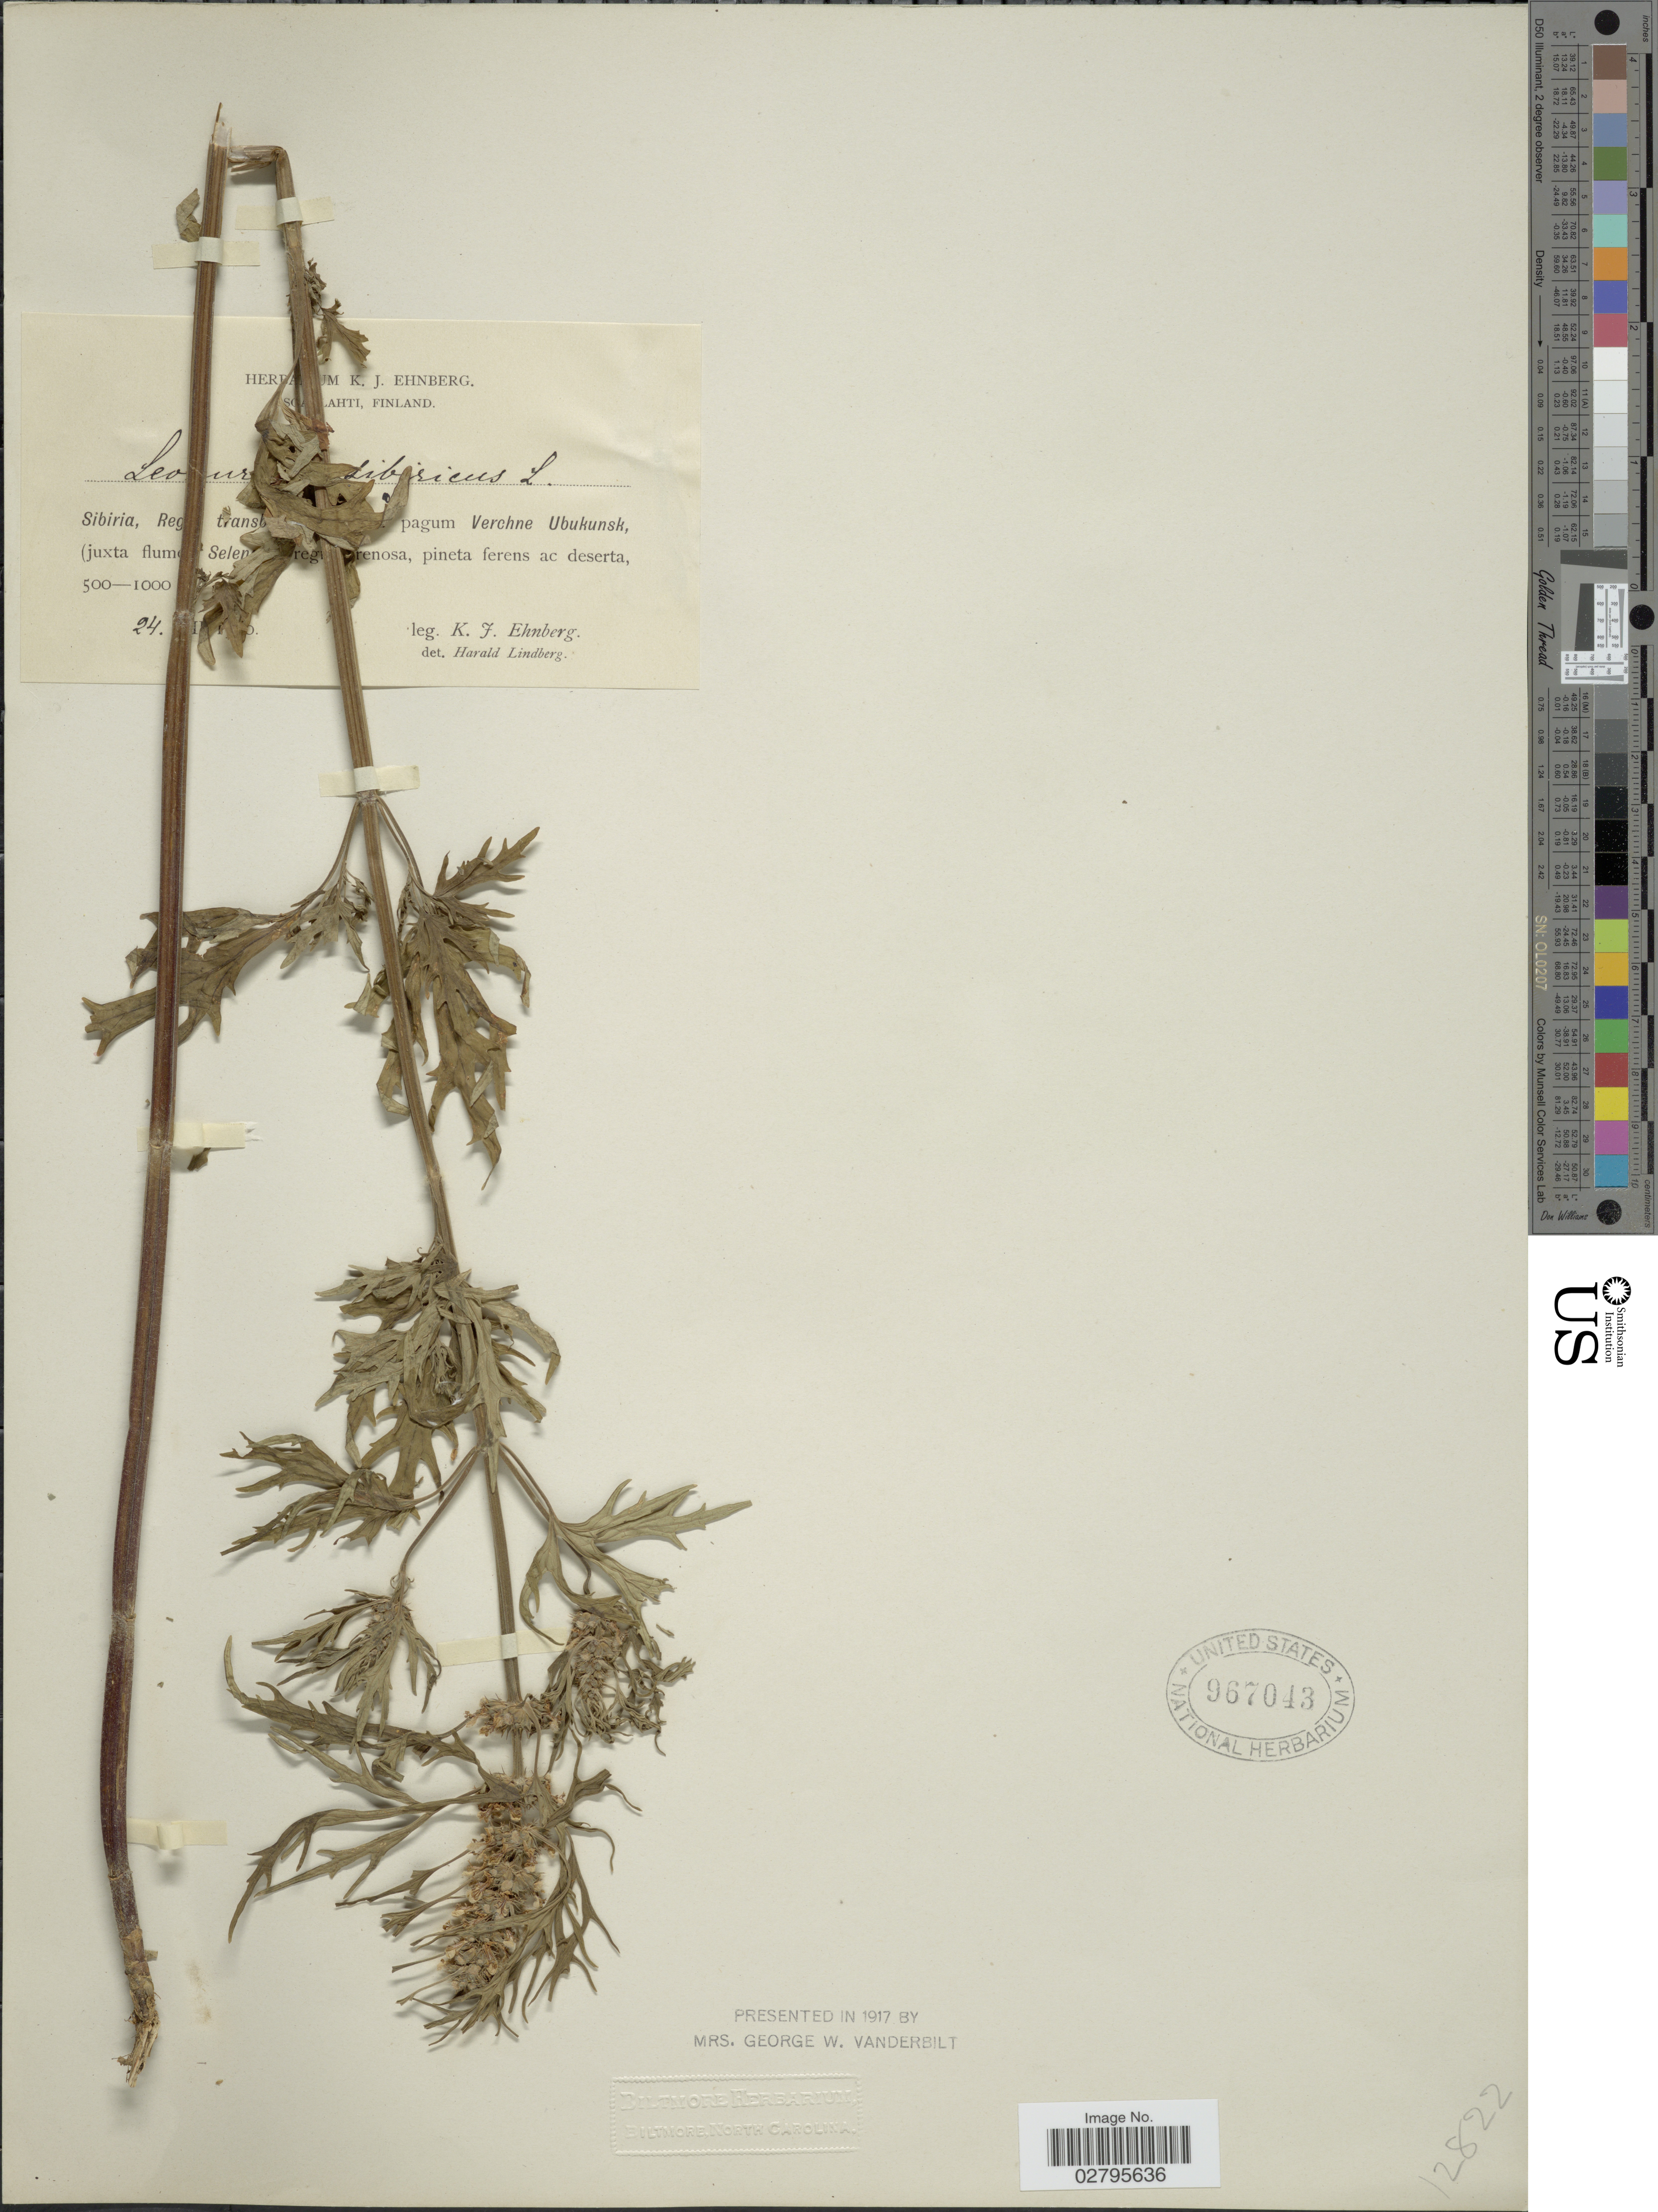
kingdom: Plantae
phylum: Tracheophyta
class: Magnoliopsida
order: Lamiales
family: Lamiaceae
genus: Leonurus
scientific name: Leonurus sibiricus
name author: L.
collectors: K. Ehnberg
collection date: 1915-02-24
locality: Sibiria, Reg[illegible text] trans[illegible text] pagum Verechne Ubukunsk, (juxta flum[illegible text] Selen[illegible text] reg[illegible text] [illegible text]renosa, pineta ferens ac deserta.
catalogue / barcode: US 967043